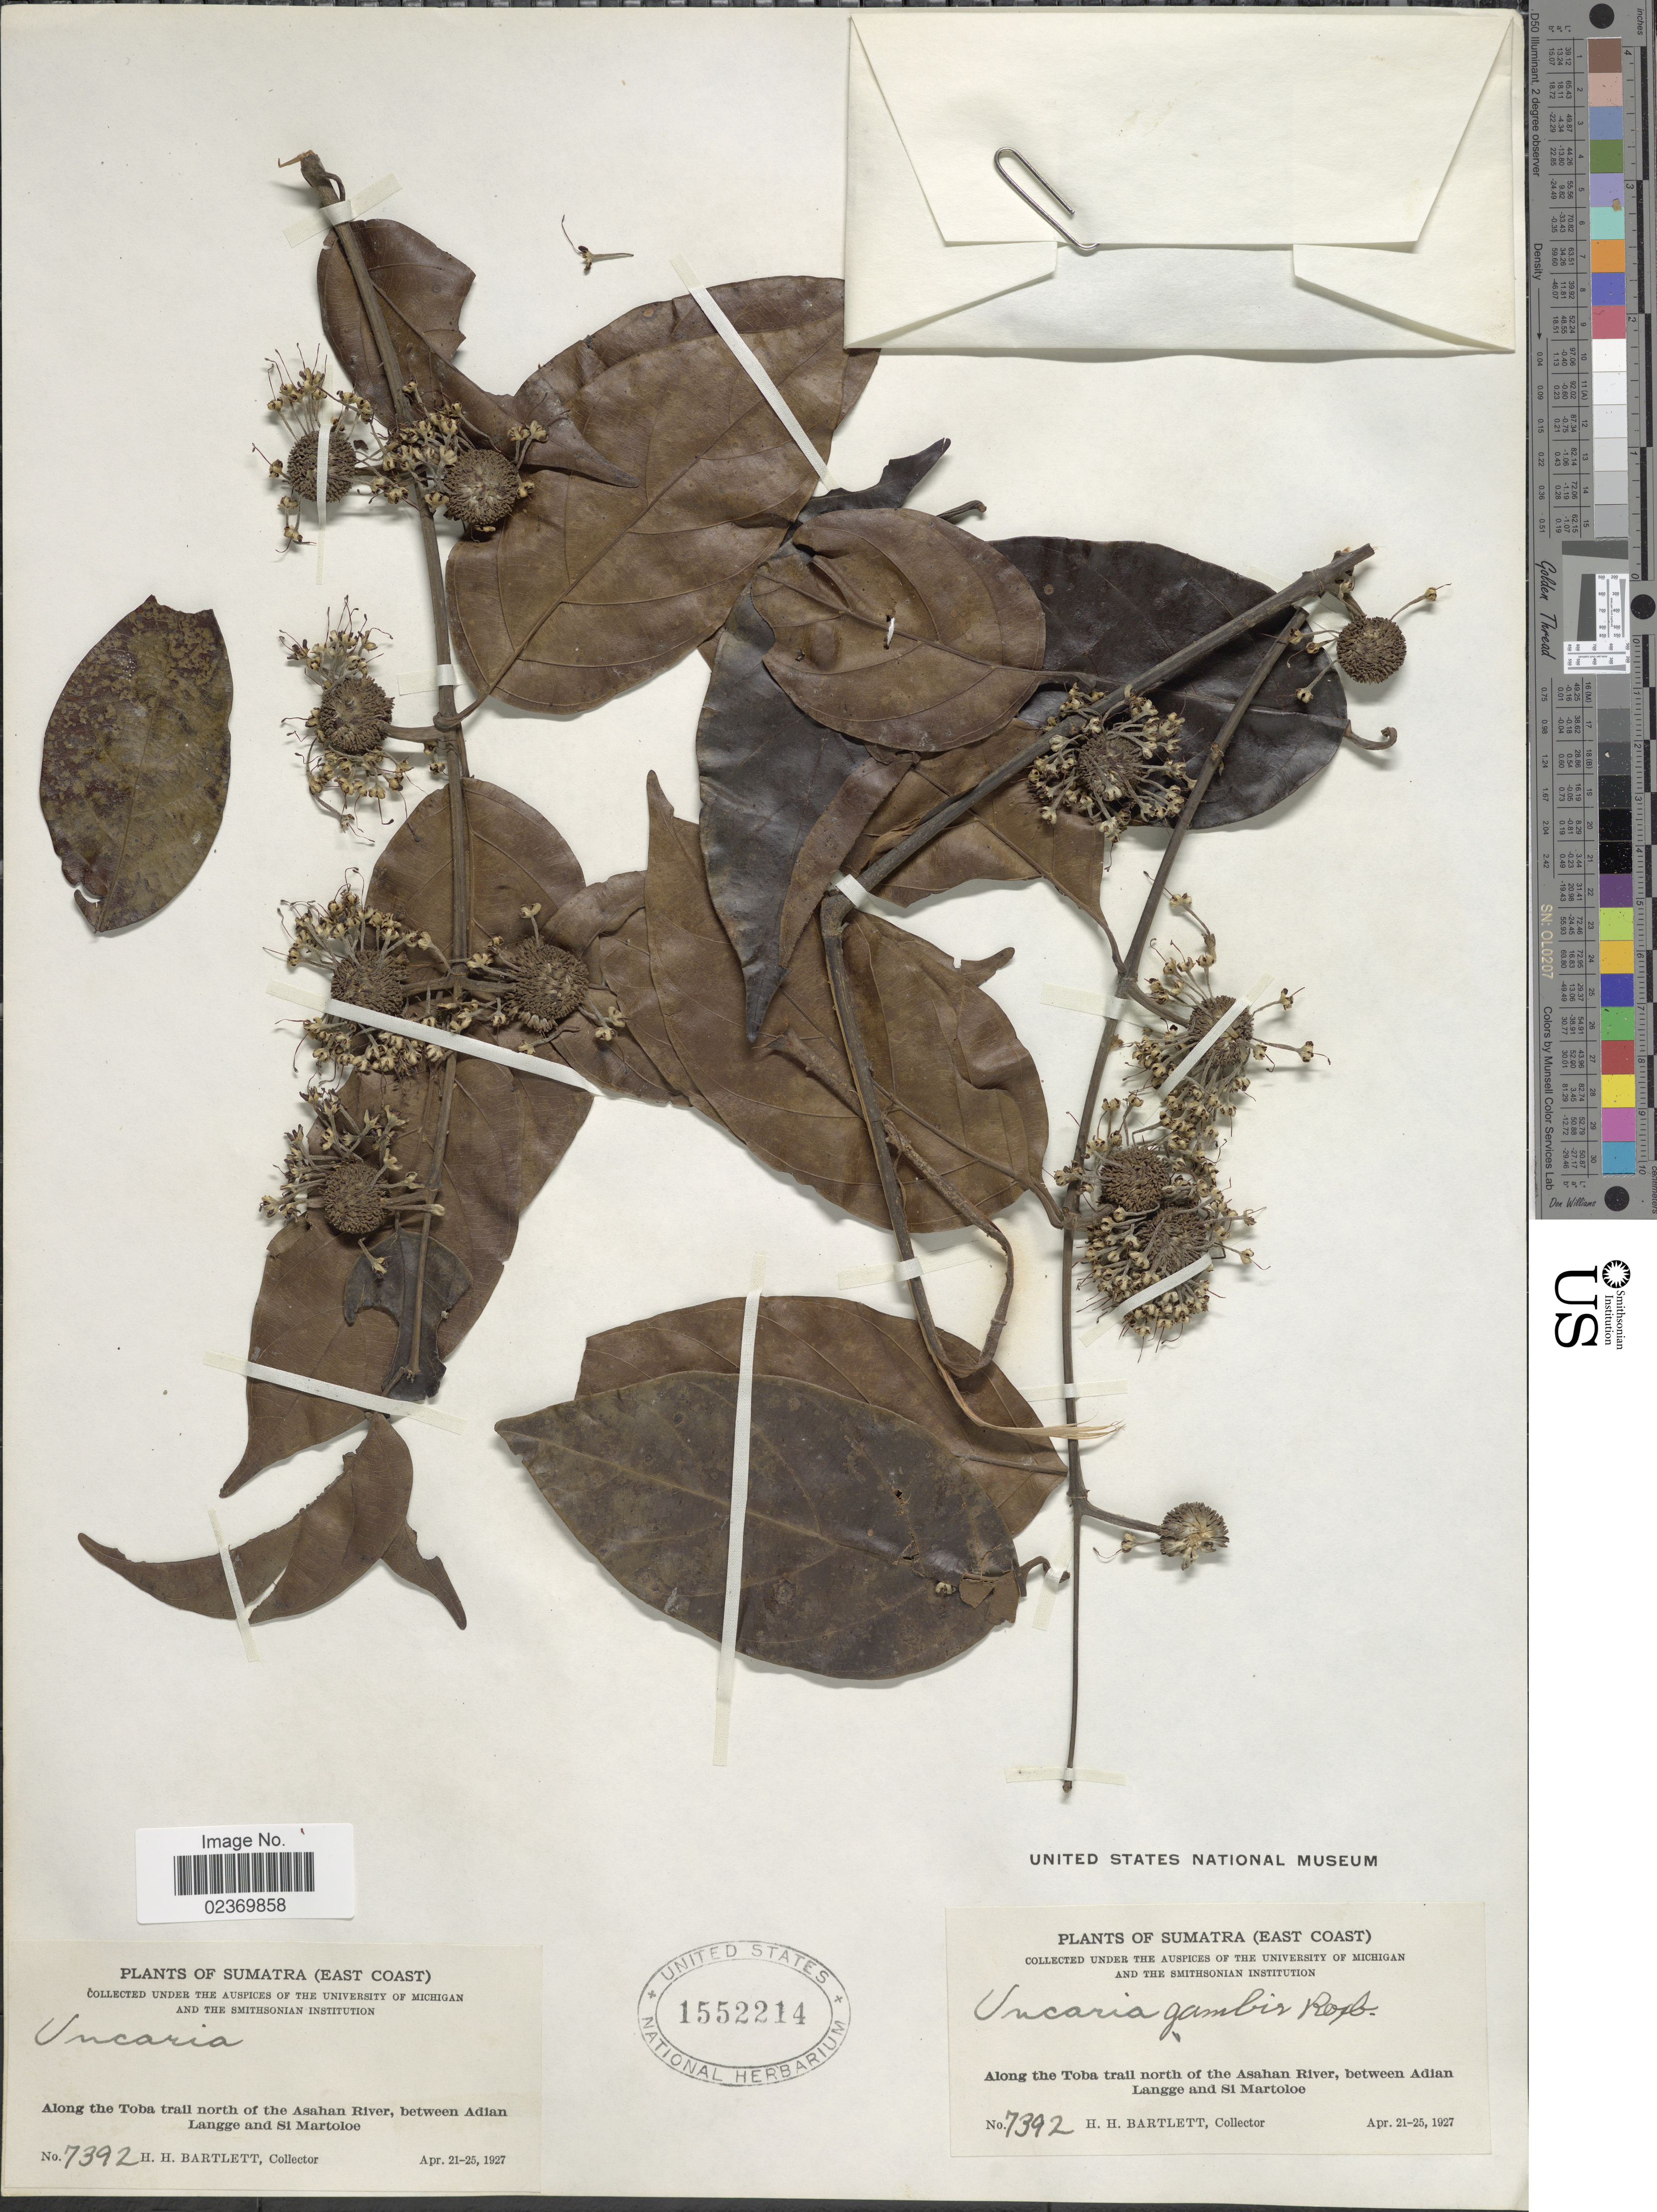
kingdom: Plantae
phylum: Tracheophyta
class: Magnoliopsida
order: Gentianales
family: Rubiaceae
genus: Uncaria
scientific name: Uncaria gambir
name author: (Hunt) Roxb.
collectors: H. H. Bartlett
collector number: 7392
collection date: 1927-04-21/1927-04-25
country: Indonesia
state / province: Sumatra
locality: East Coast. Along the Toba trail north of the Asahan River, between Adian Langge and Si Martoloe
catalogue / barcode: US 1552214